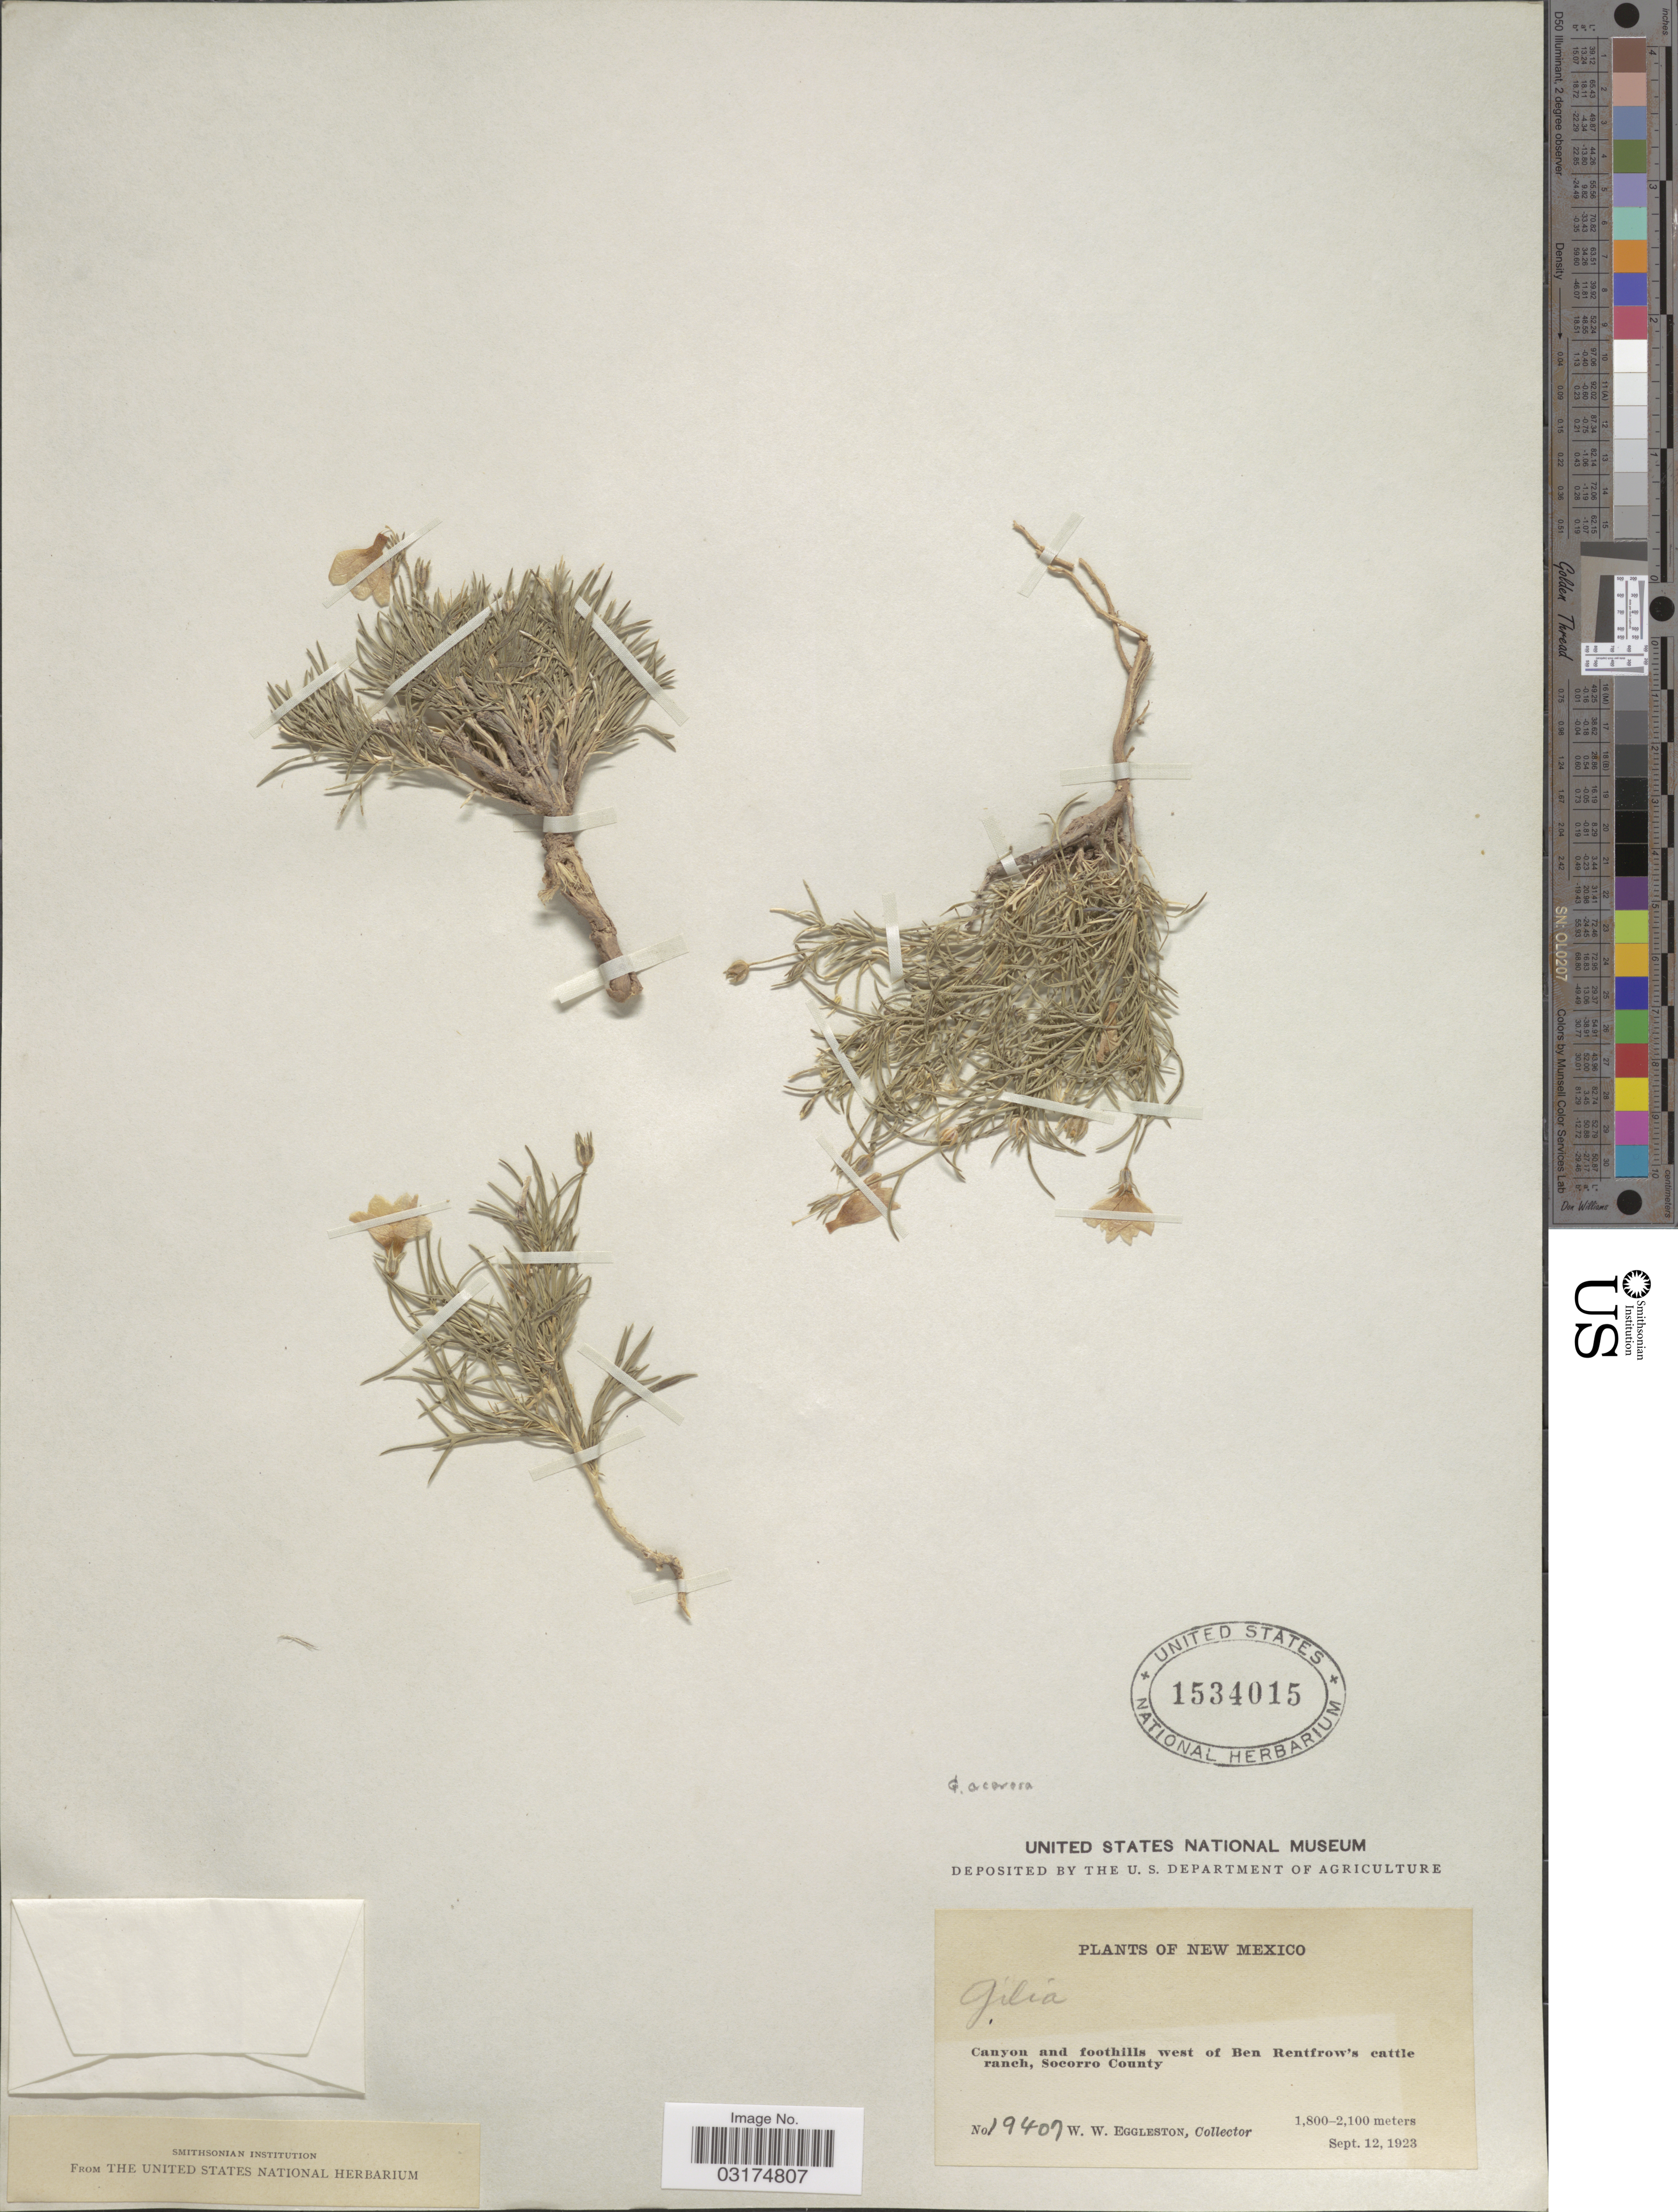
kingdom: Plantae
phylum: Tracheophyta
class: Magnoliopsida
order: Ericales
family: Polemoniaceae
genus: Giliastrum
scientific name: Giliastrum acerosum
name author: (A. Gray) Rydb.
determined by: Strong, Mark T., (BOT), Smithsonian Institution - National Museum of Natural History (UNITED STATES)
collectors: W. W. Eggleston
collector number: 19407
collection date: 1923-09-12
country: United States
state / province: New Mexico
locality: Canyon and foothills west of Ben Rentfrow's cattle ranch, Socorro County.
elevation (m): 1800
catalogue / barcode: US 1534015